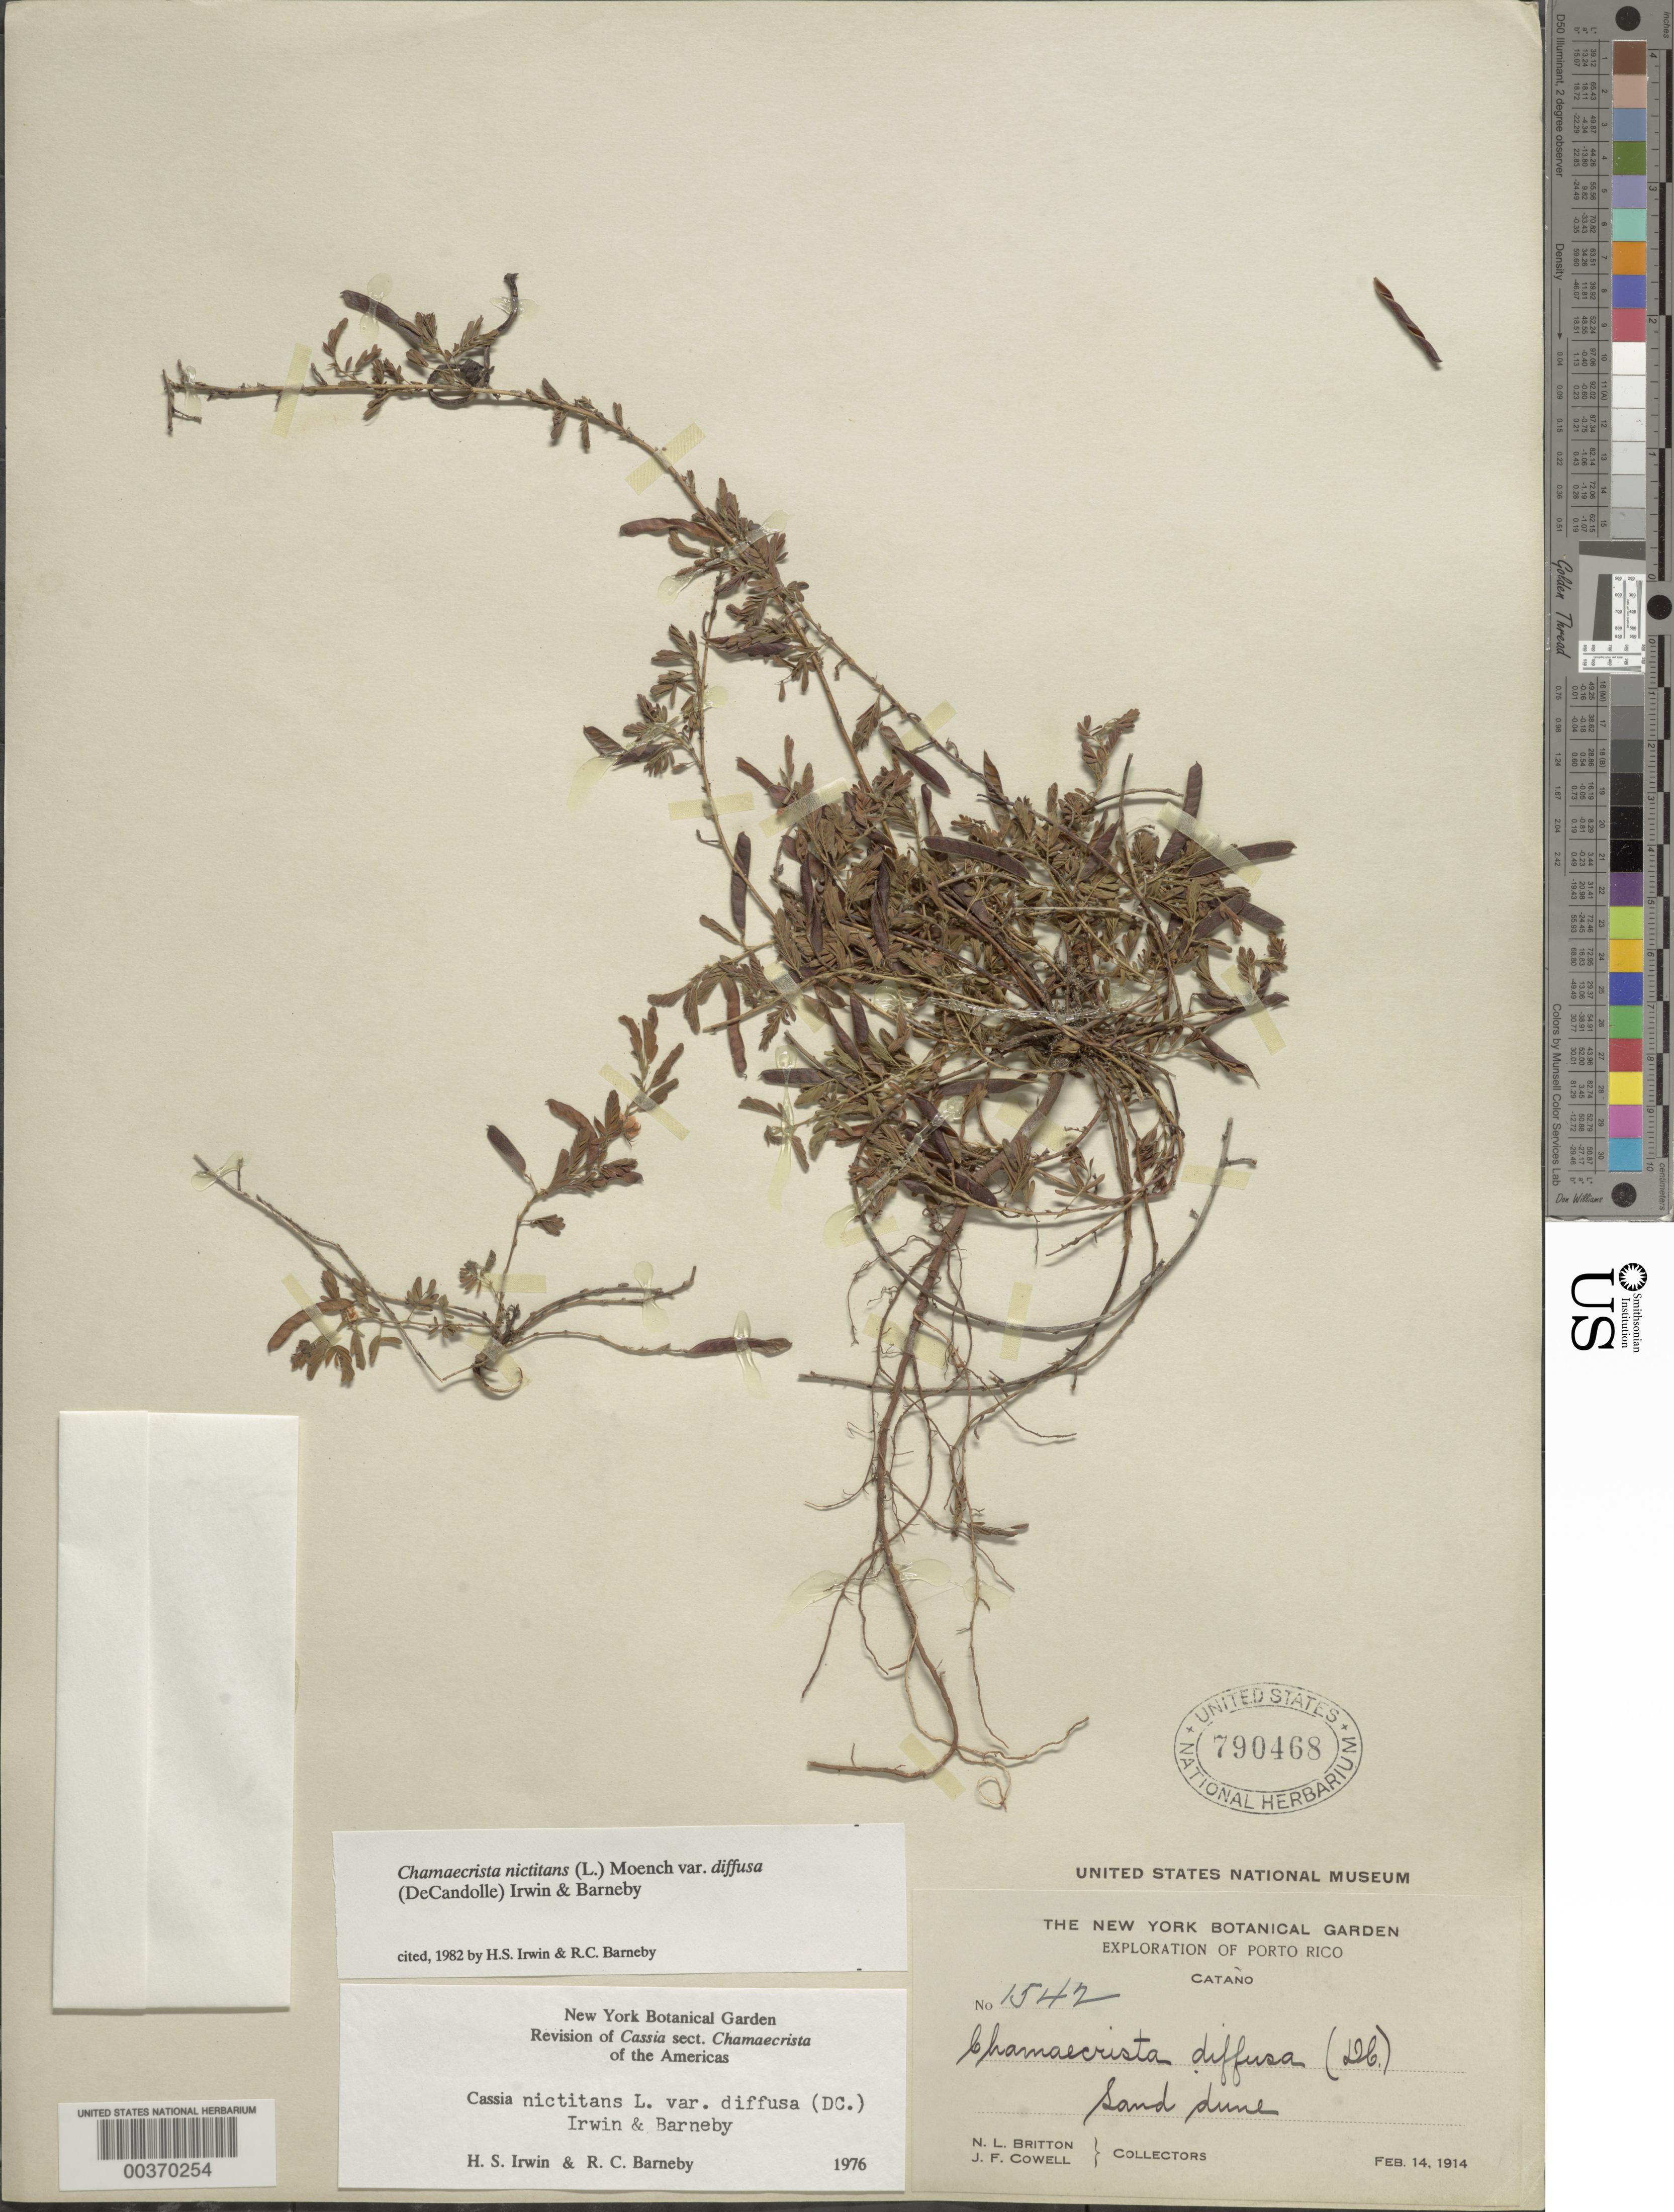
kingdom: Plantae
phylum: Tracheophyta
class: Magnoliopsida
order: Fabales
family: Fabaceae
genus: Chamaecrista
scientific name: Chamaecrista nictitans var. diffusa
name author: (DC.) H.S. Irwin & Barneby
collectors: N. Britton & J. F. Cowell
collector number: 1542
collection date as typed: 14 Feb 1914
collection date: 1914-02-14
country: Puerto Rico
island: Greater Antilles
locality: Catano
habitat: Sand dune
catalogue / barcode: US 790468